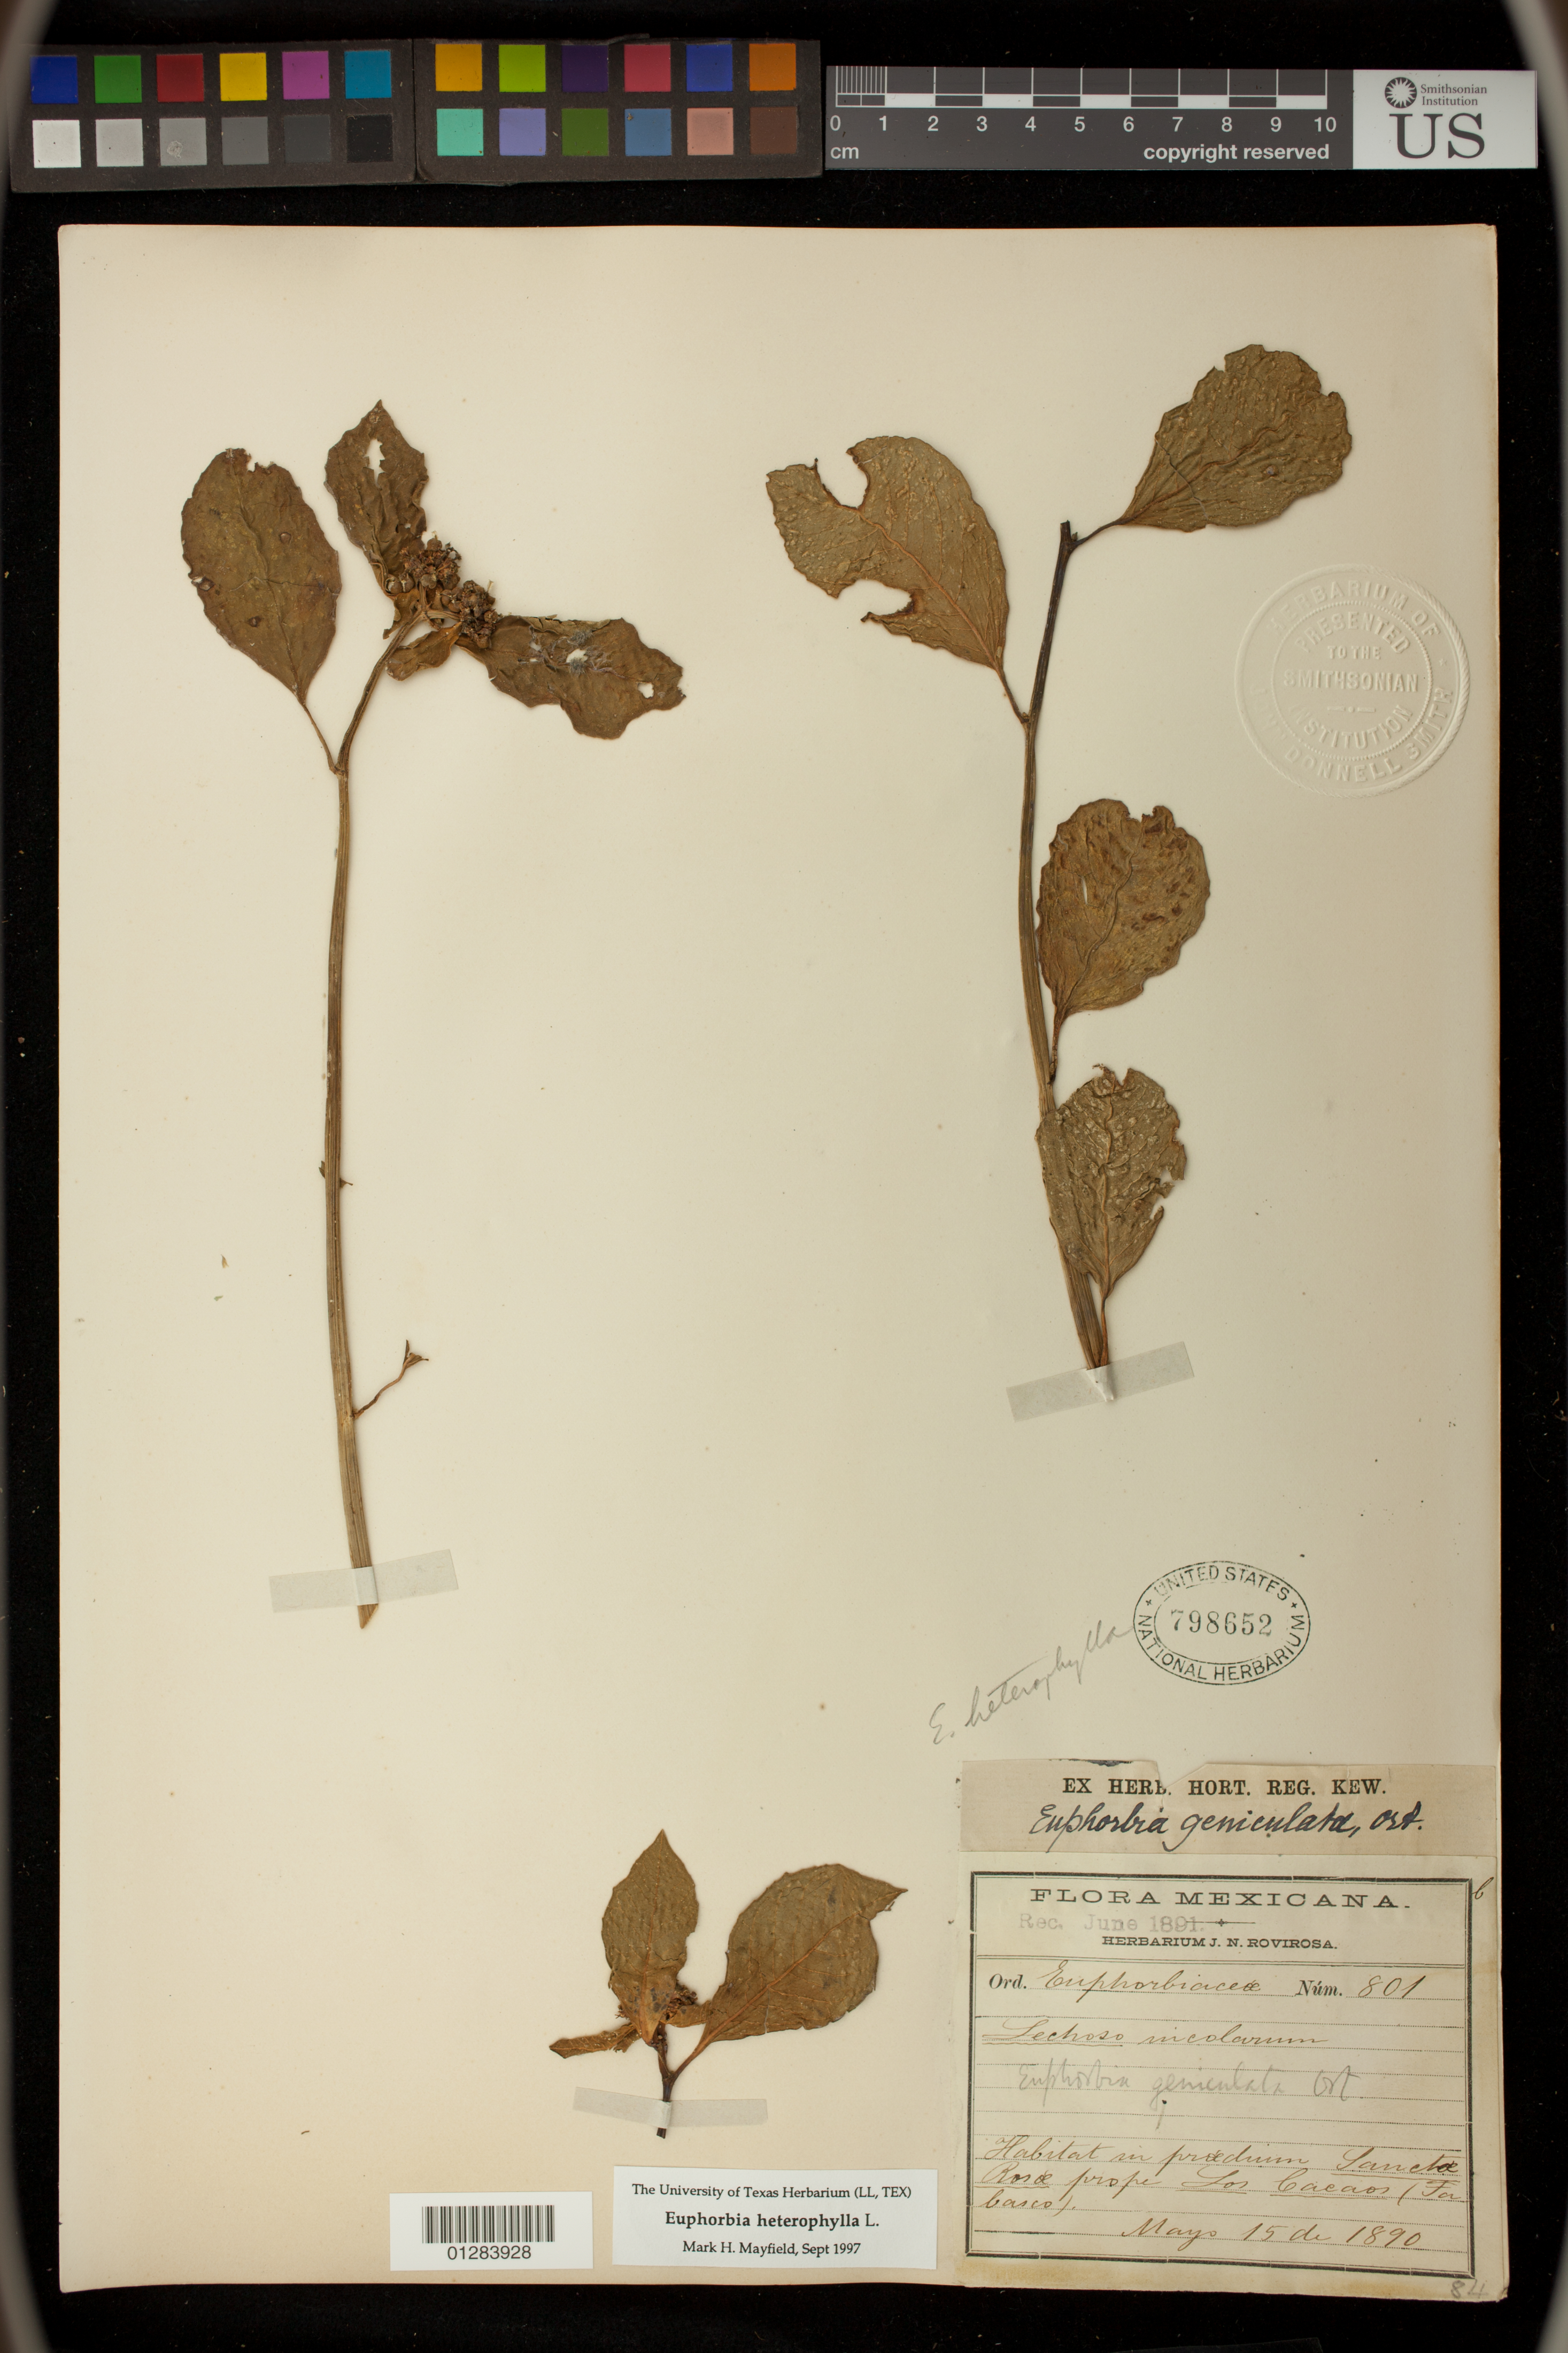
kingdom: Plantae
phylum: Tracheophyta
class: Magnoliopsida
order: Malpighiales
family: Euphorbiaceae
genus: Euphorbia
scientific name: Euphorbia heterophylla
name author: L.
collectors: J. N. Rovirosa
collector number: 801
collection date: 1890-05-15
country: Mexico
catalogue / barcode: US 798652